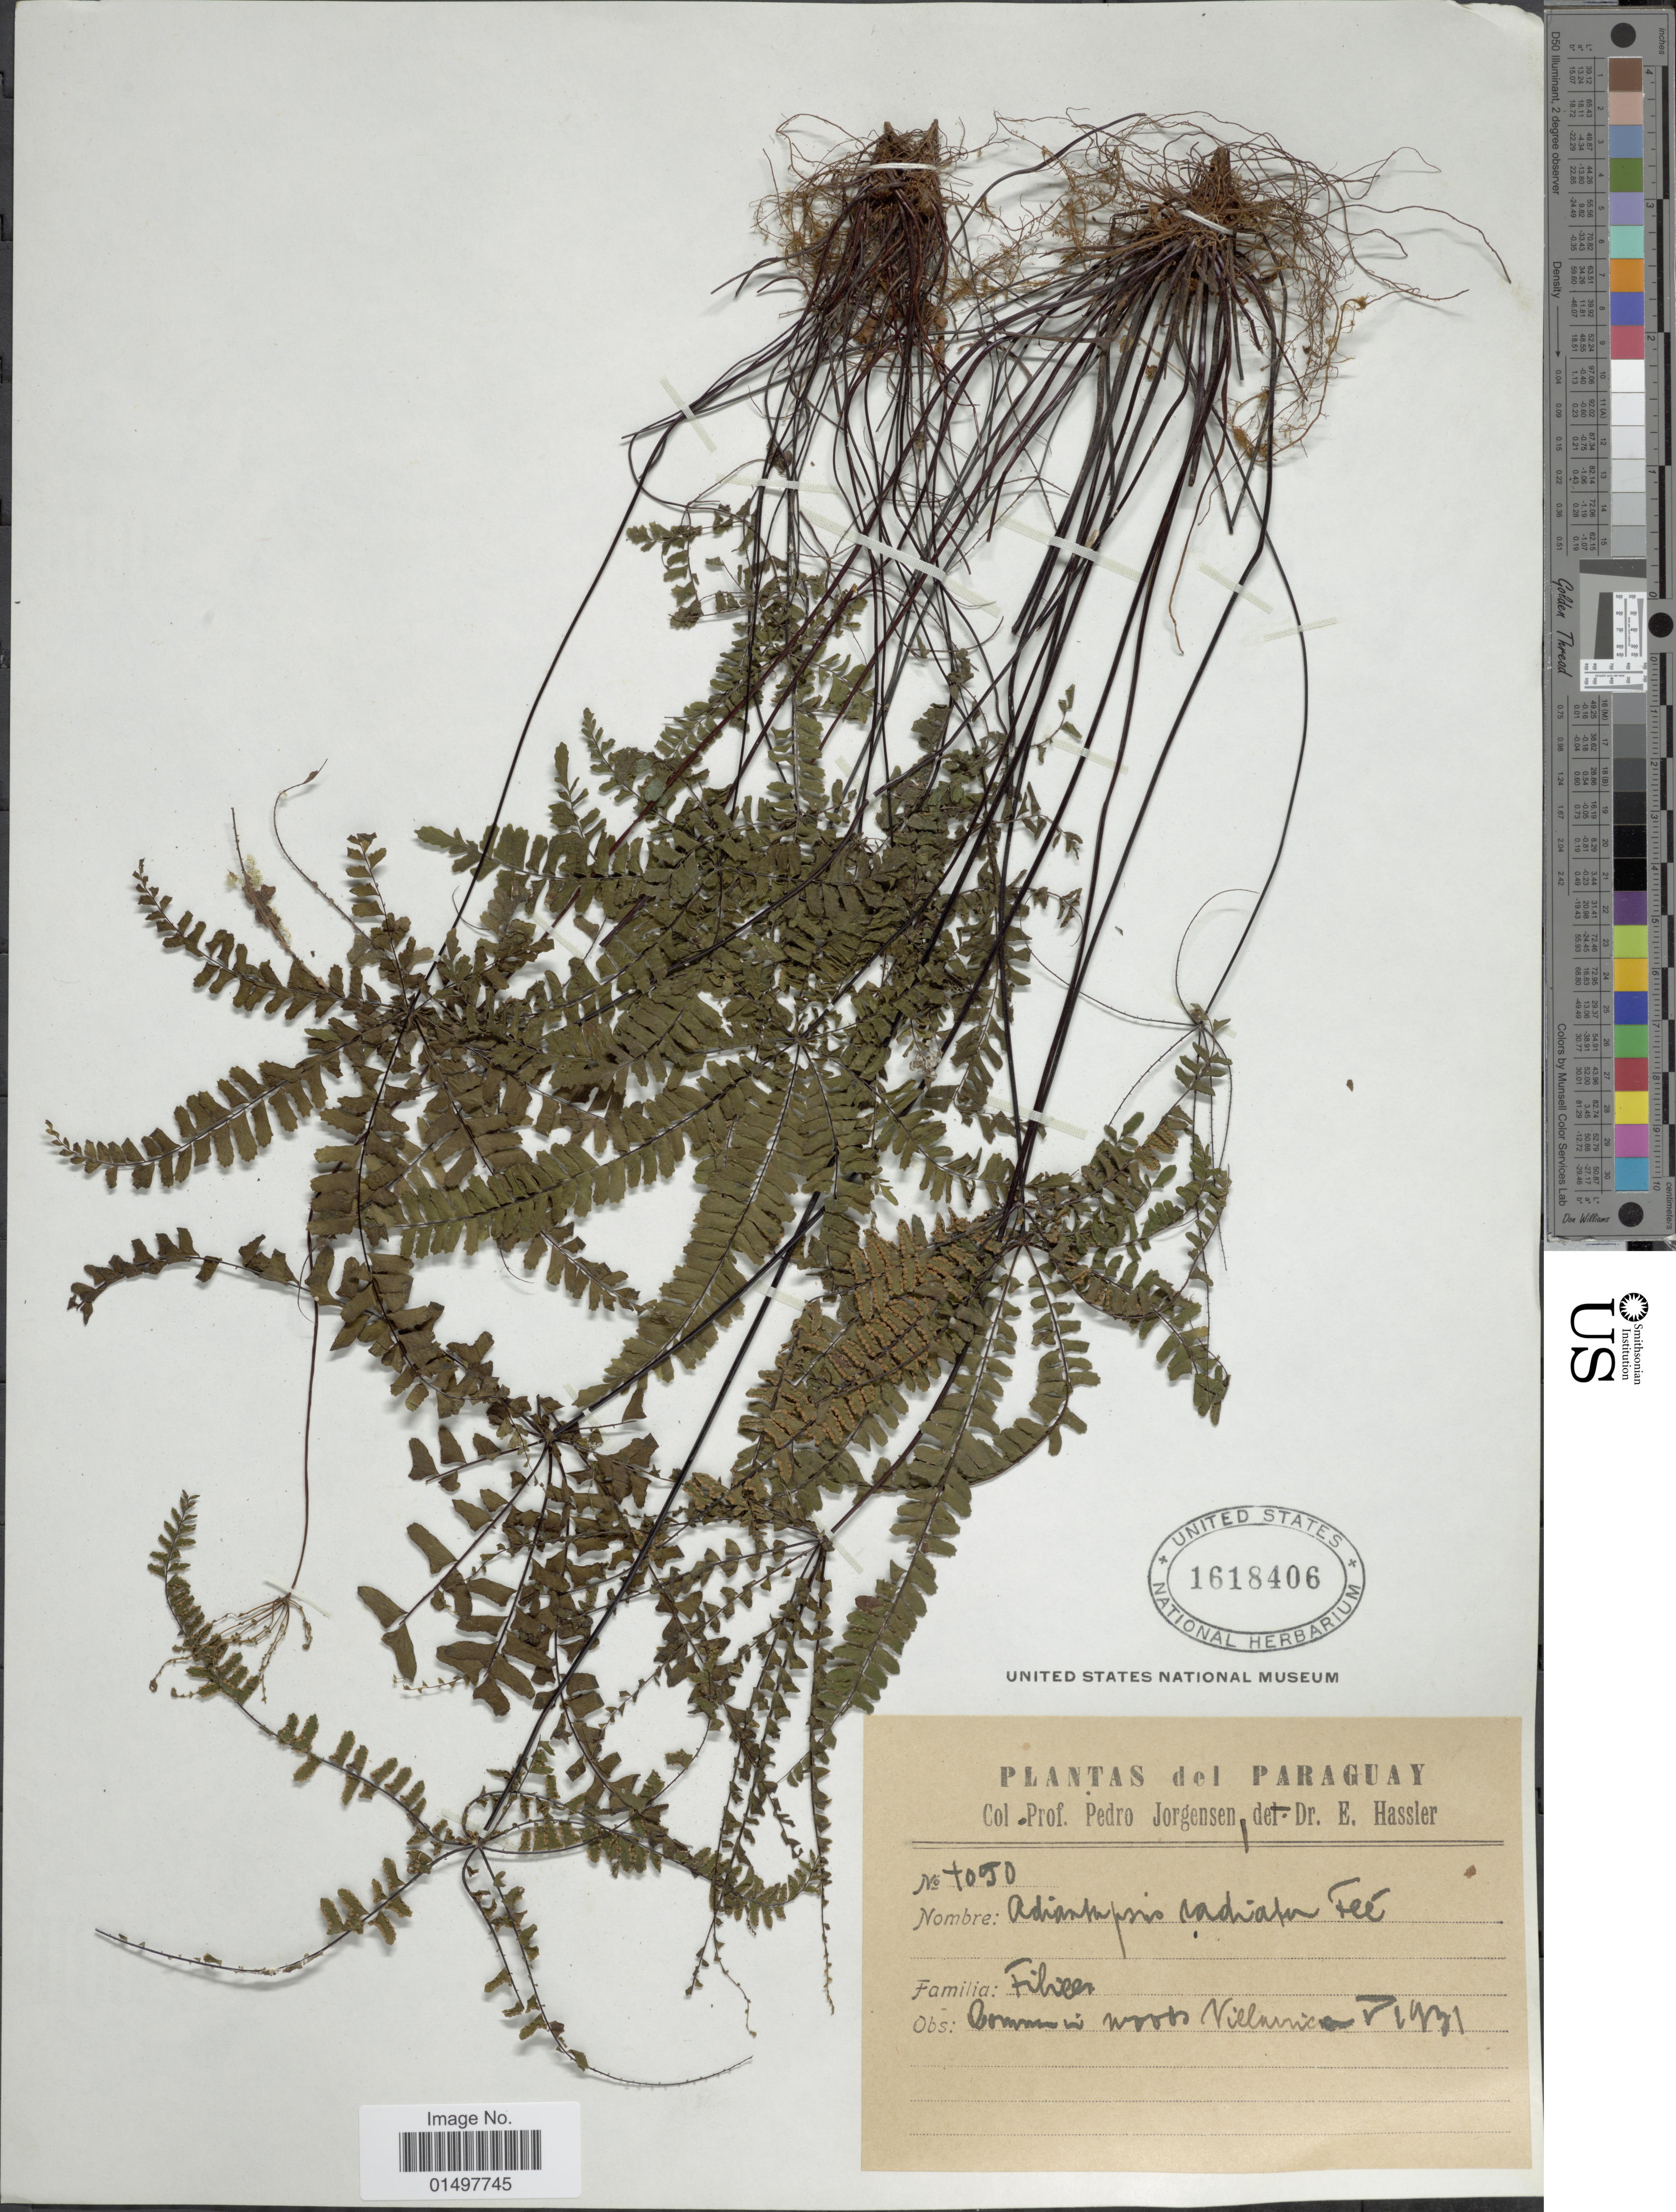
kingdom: Plantae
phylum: Tracheophyta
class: Polypodiopsida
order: Polypodiales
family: Pteridaceae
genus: Adiantopsis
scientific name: Adiantopsis radiata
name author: (L.) Fée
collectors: P. Jörgensen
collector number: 1050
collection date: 1931-05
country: Paraguay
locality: Villarrica.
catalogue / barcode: US 1618406